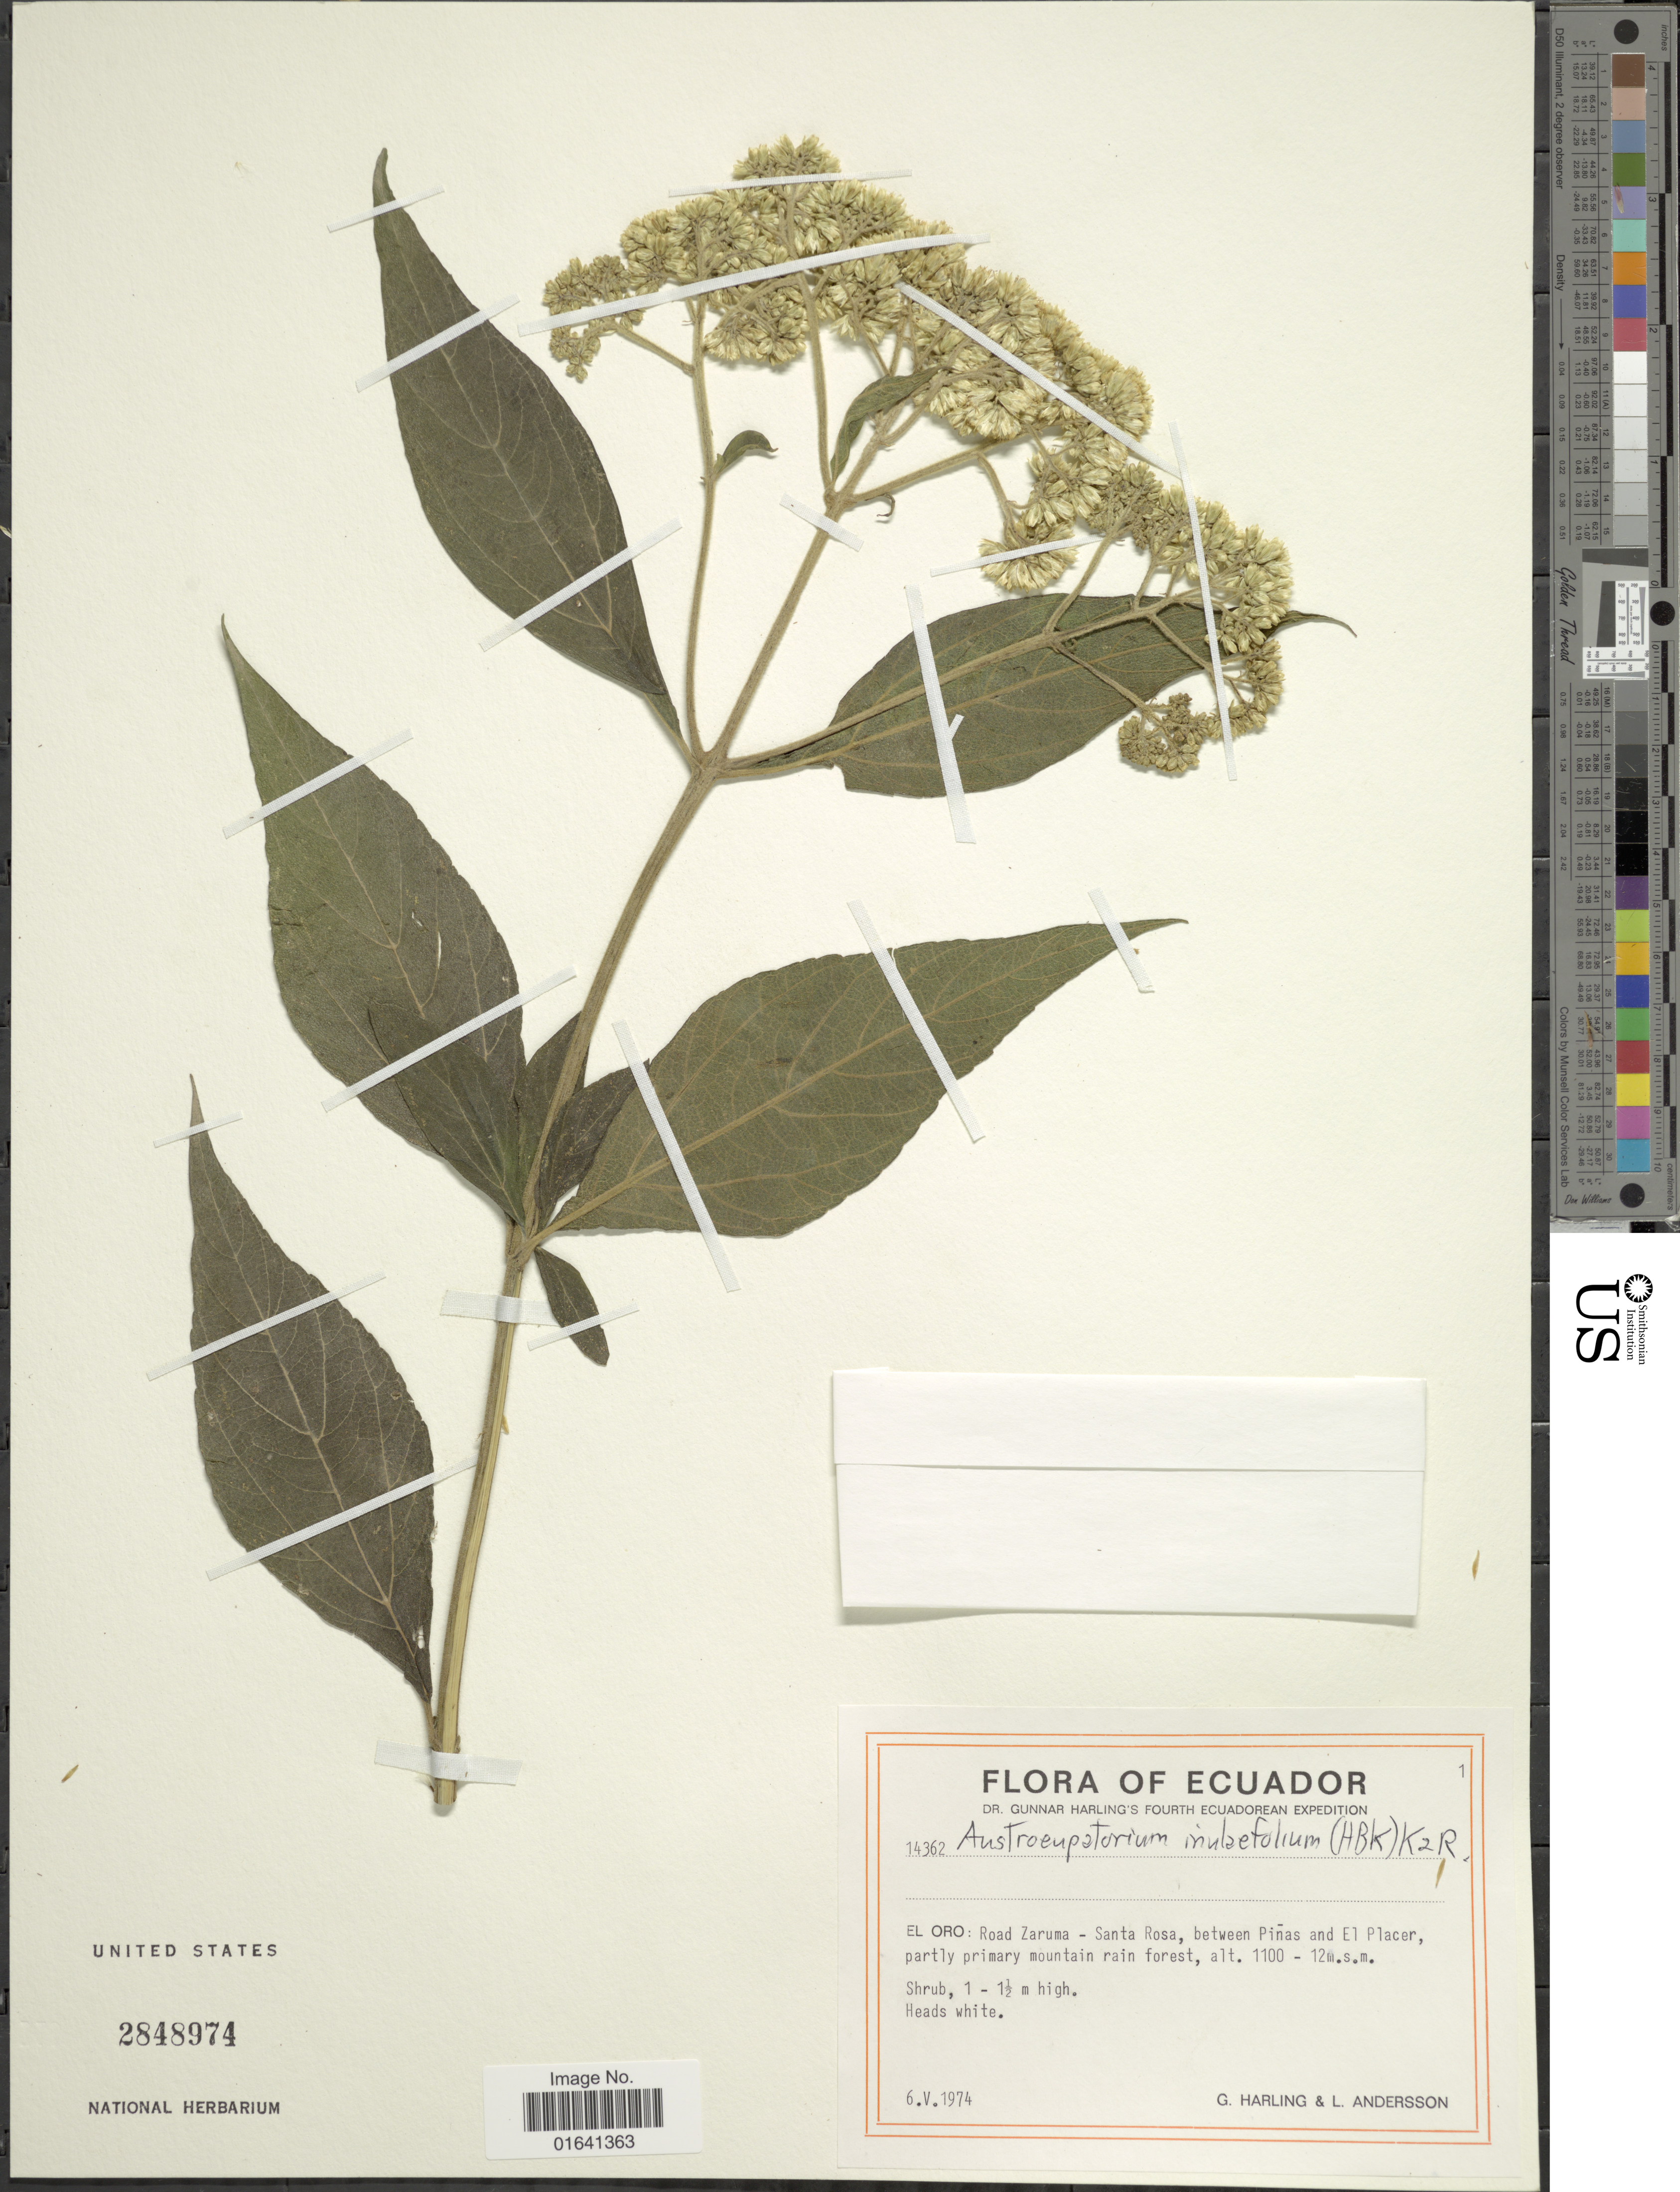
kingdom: Plantae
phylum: Tracheophyta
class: Magnoliopsida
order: Asterales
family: Asteraceae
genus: Austroeupatorium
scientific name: Austroeupatorium inulaefolium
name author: (Kunth) R.M. King & H. Rob.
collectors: G. Harling & L. Andersson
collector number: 14362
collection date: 1974-05-06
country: Ecuador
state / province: El Oro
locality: Road Zaruma - Santa Rosa, between Piñas and El Placer, partly primary mountain rain forest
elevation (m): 1100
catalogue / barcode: US 2848974